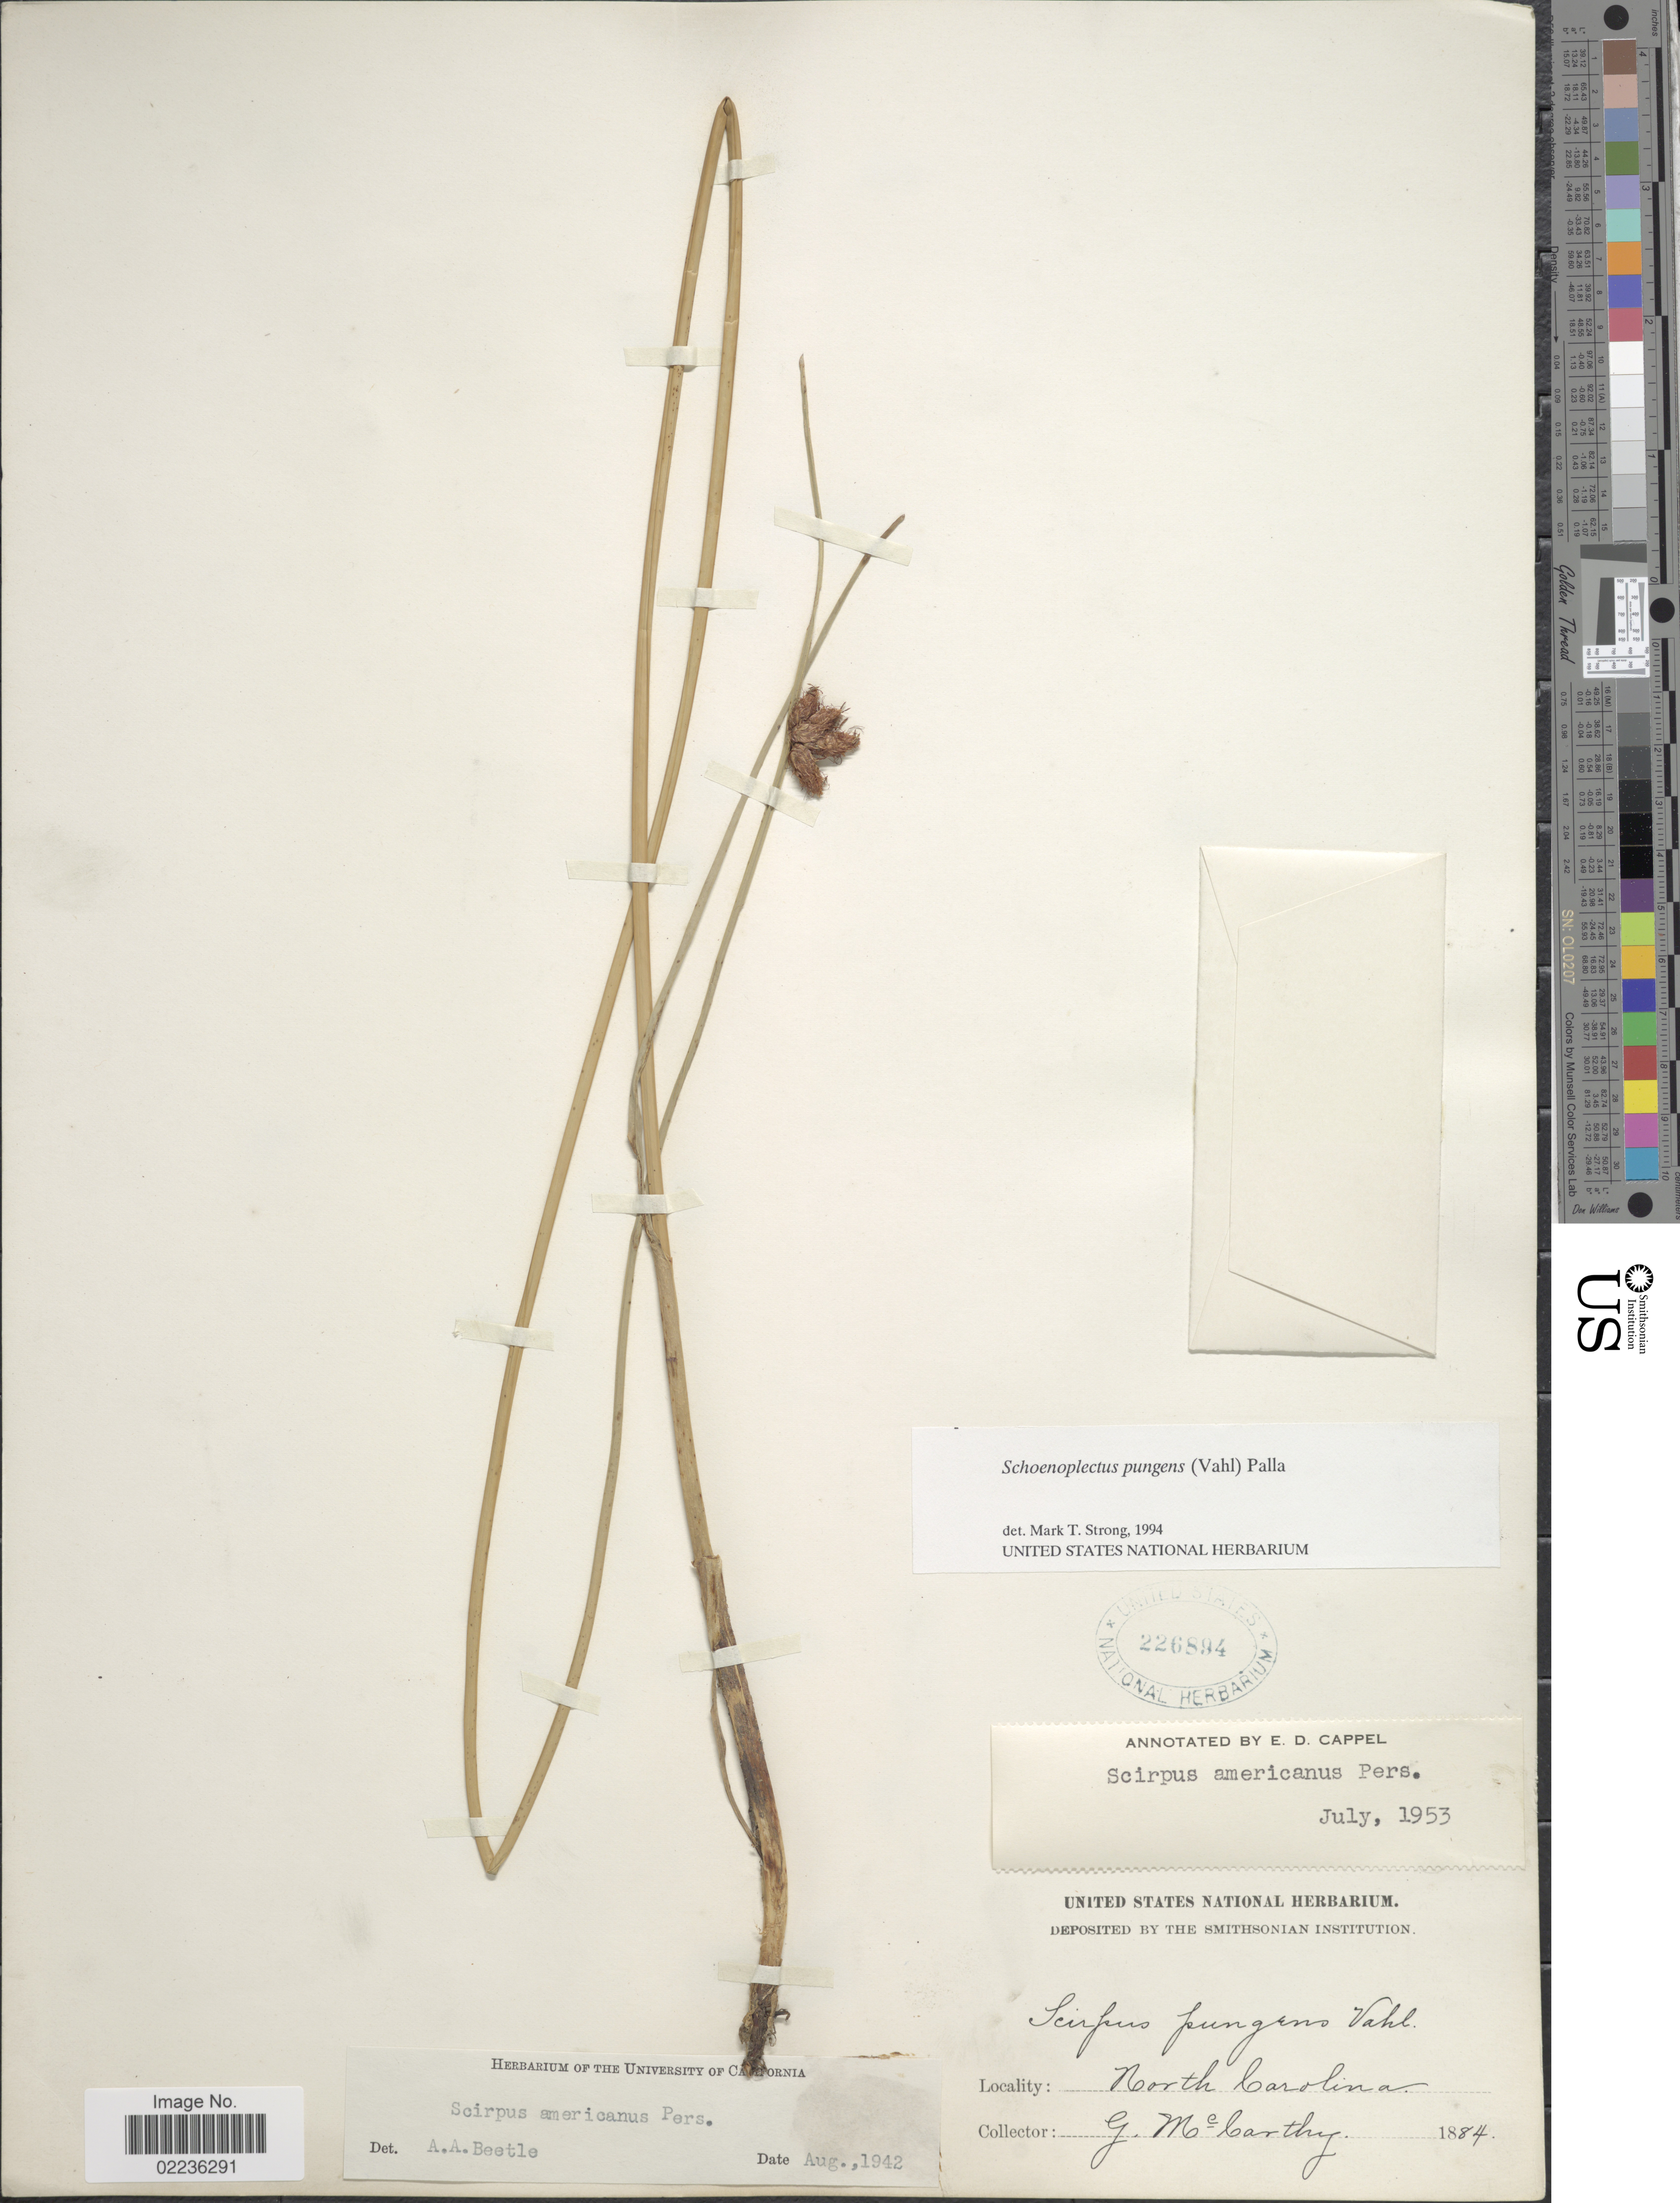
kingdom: Plantae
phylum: Tracheophyta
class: Liliopsida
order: Poales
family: Cyperaceae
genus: Schoenoplectus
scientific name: Schoenoplectus pungens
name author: (Vahl) Palla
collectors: G. M. McCarthy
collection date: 1884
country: United States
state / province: North Carolina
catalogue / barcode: US 226894